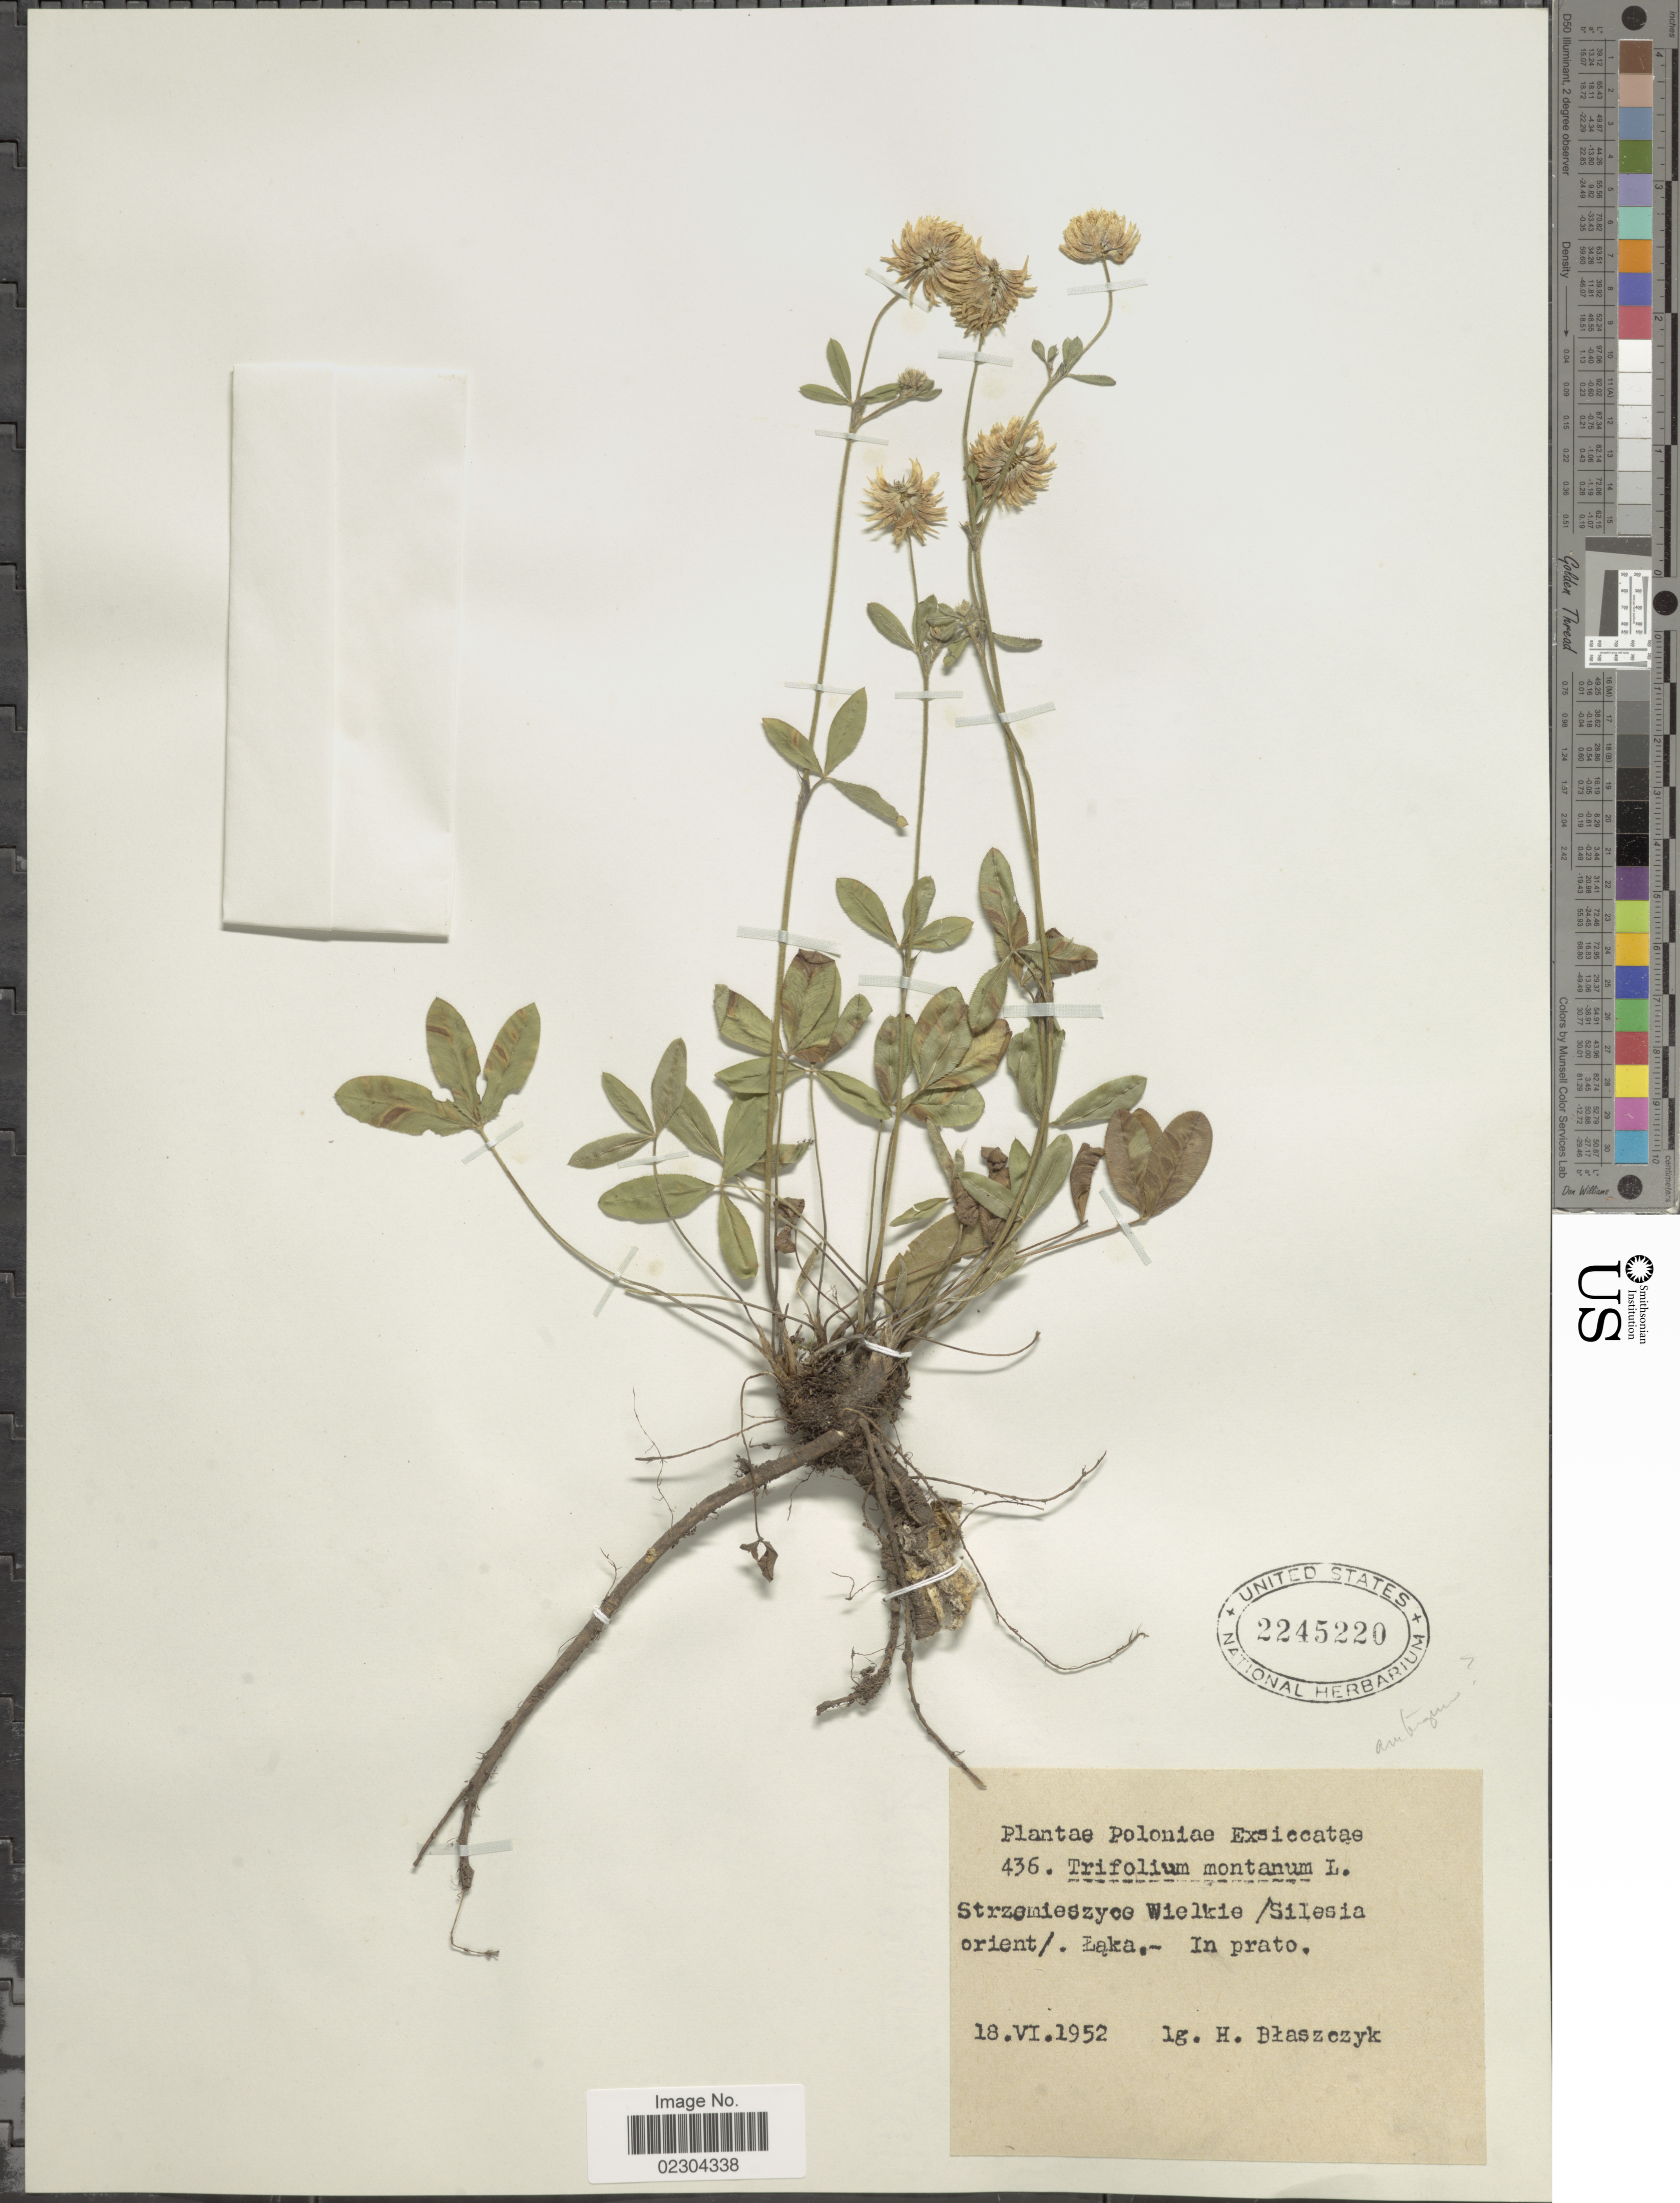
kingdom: Plantae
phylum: Tracheophyta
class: Magnoliopsida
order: Fabales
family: Fabaceae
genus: Trifolium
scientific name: Trifolium montanum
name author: L.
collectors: H. Blaszczyk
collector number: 436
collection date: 1952-06-18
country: Poland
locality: Strzemieszyce Wielkie/ Silesia orient/ Laka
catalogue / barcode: US 2245220